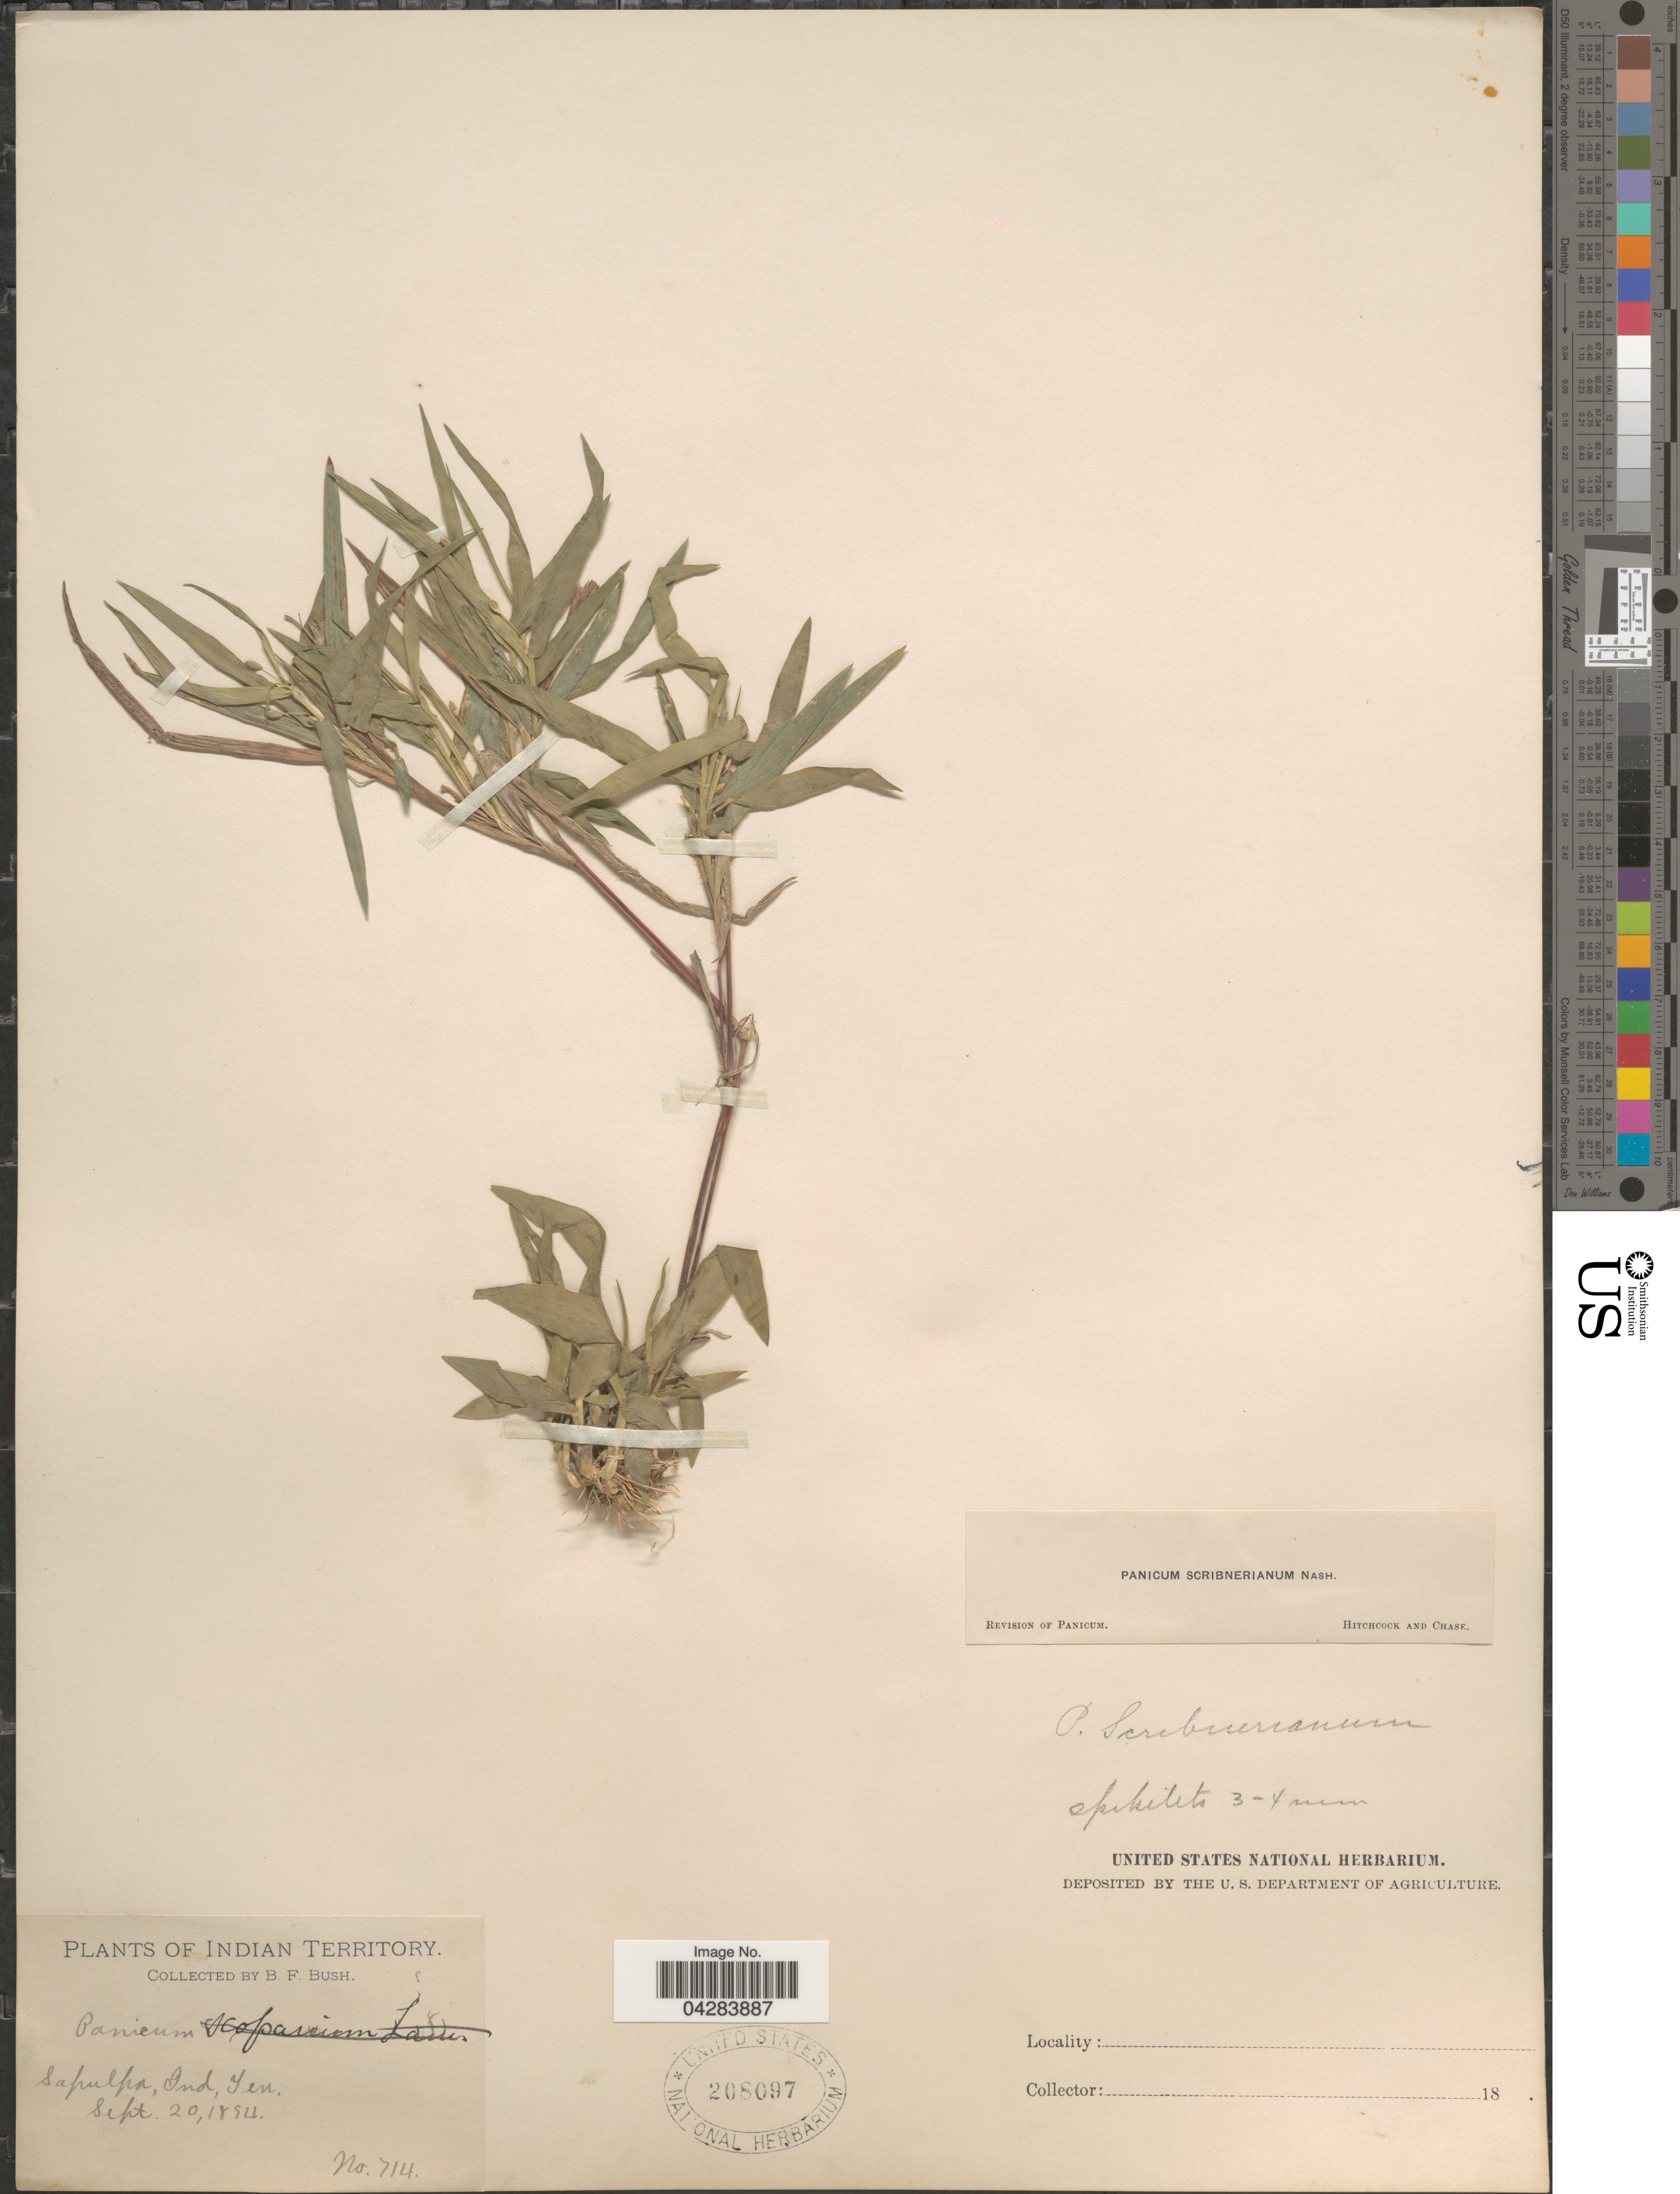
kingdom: Plantae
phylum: Tracheophyta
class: Liliopsida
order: Poales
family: Poaceae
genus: Dichanthelium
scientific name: Dichanthelium oligosanthes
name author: (Schult.) Gould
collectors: B. F. Bush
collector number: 714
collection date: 1894-09-20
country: United States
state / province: Oklahoma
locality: Indian Territory. Sapulpa, Ind. Ter.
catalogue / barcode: US 208097